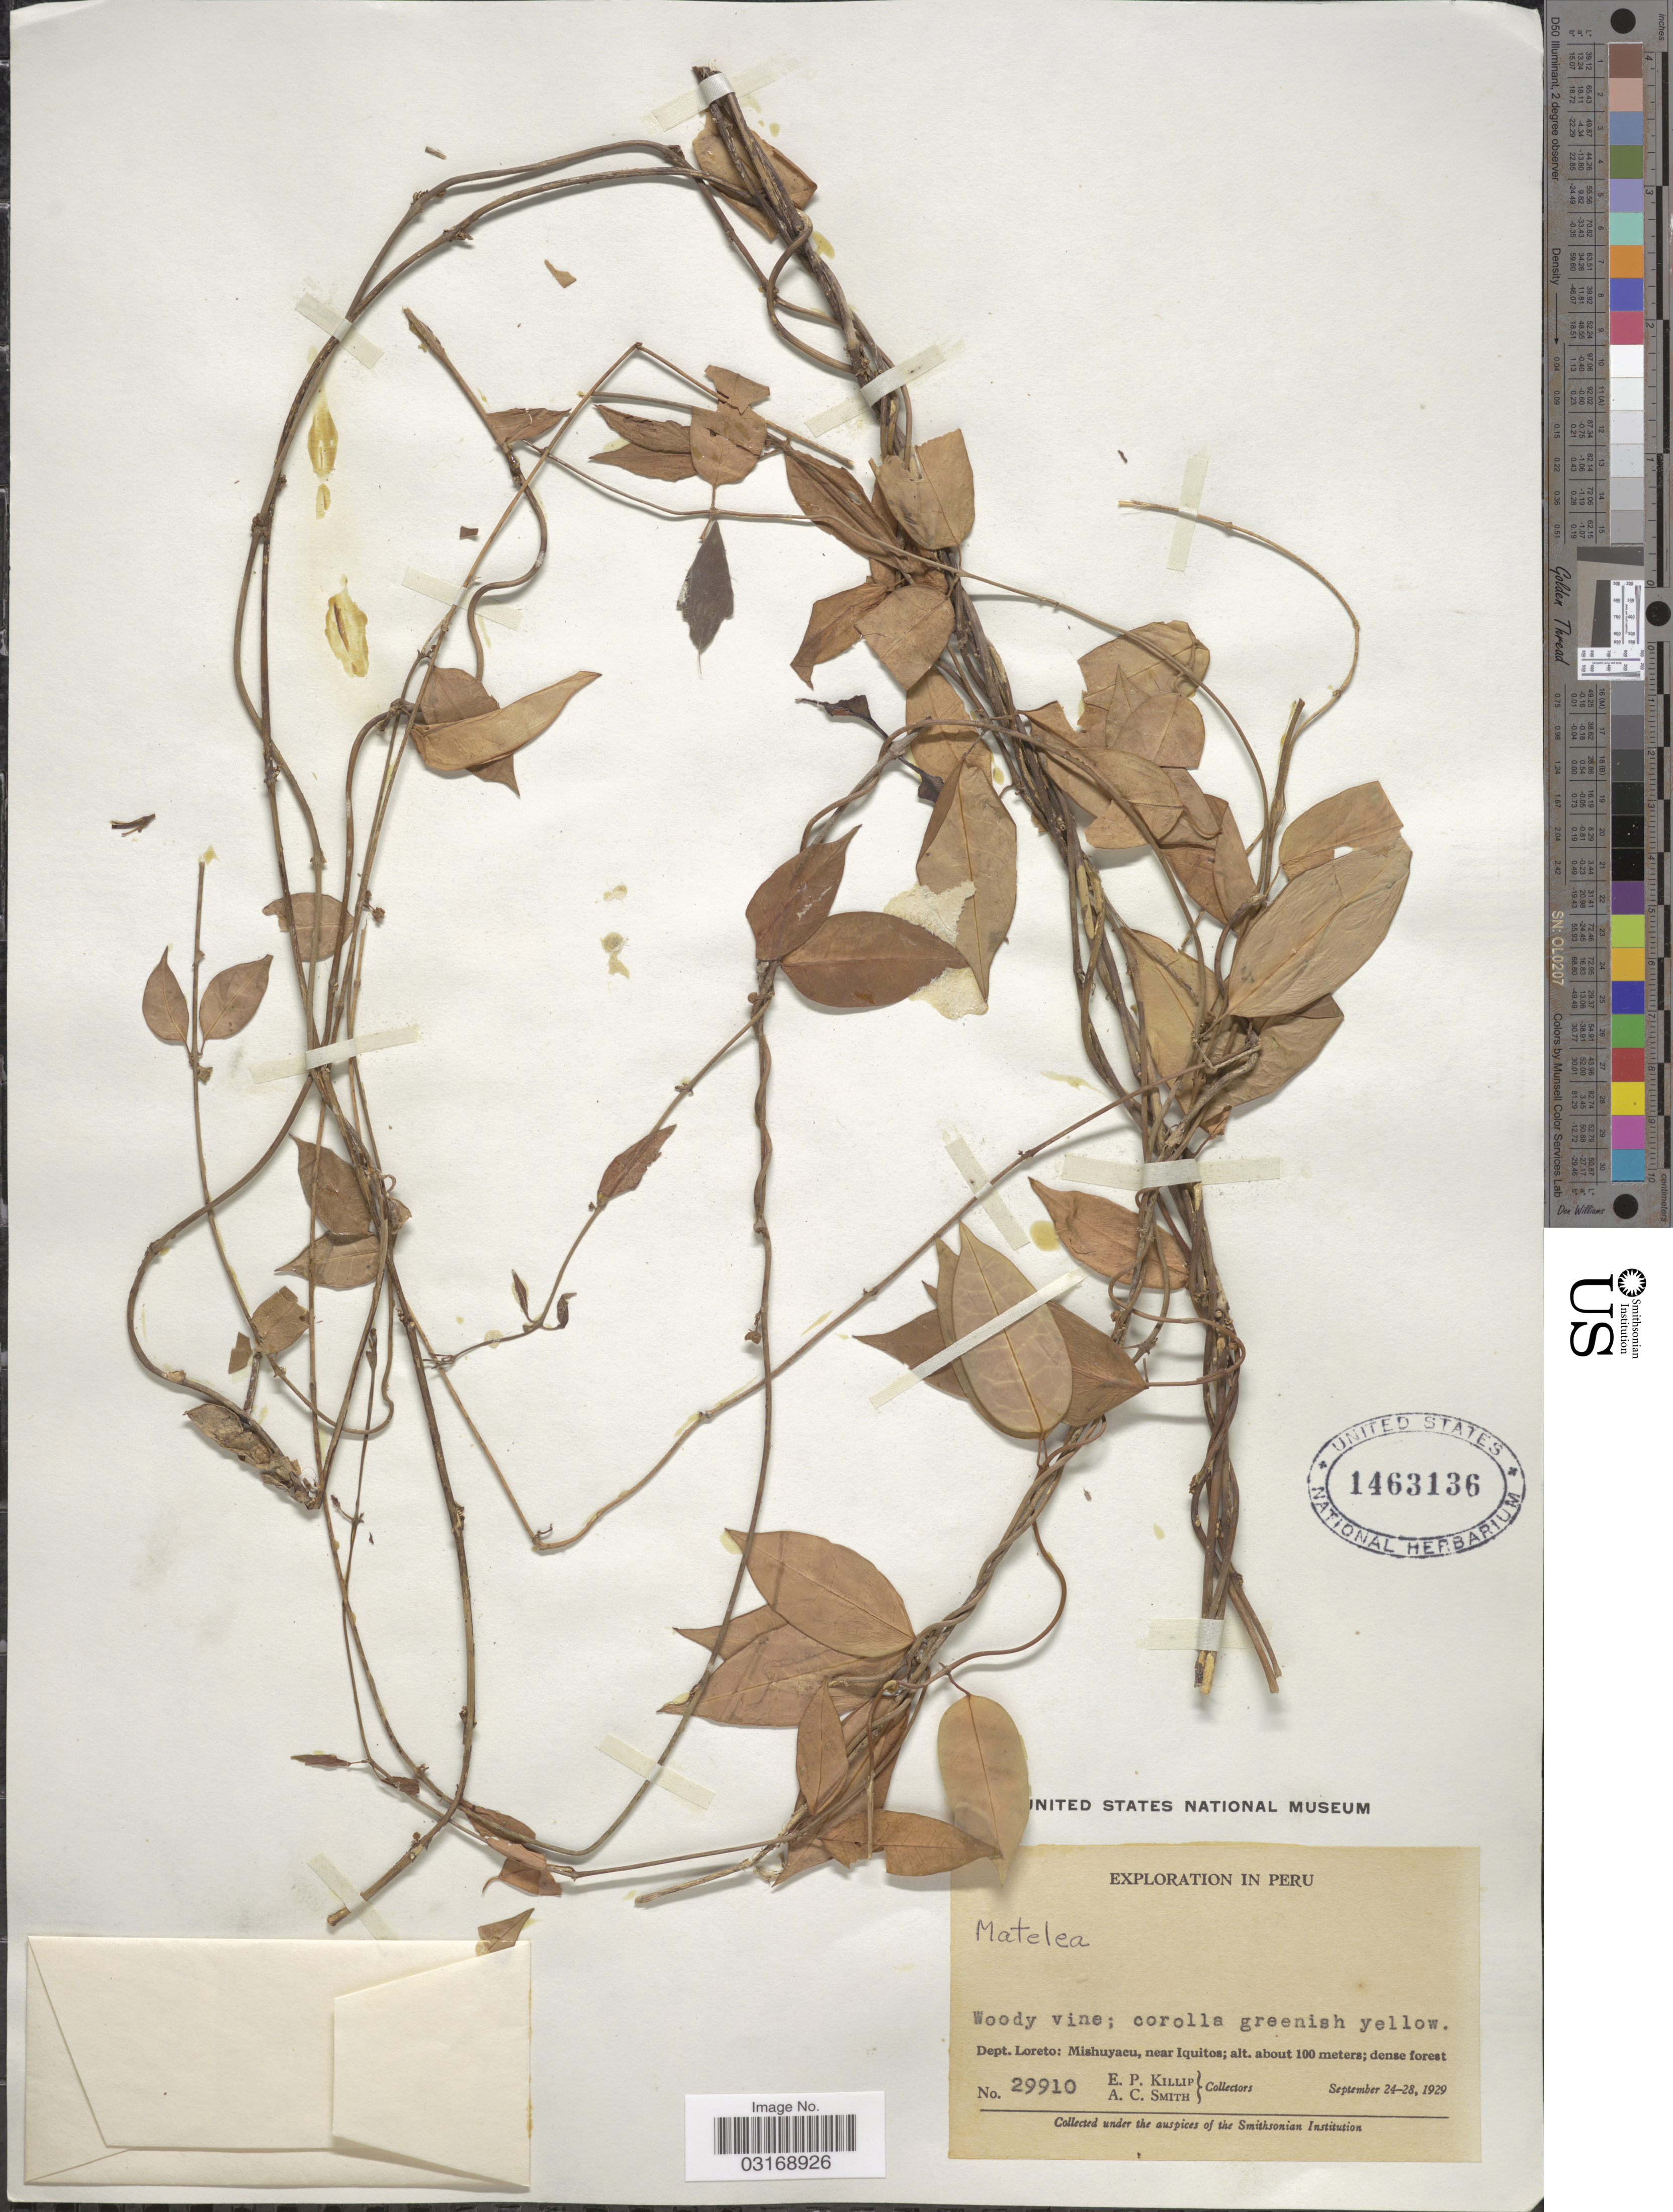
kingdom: Plantae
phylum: Tracheophyta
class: Magnoliopsida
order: Gentianales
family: Apocynaceae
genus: Matelea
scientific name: Matelea sp.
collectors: E. P. Killip & A. C. Smith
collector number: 29910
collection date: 1929-09-24/1929-09-28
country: Peru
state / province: Loreto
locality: Dept. Loreto: Mishuyacu, near Iquitos.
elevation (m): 100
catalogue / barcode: US 1453136